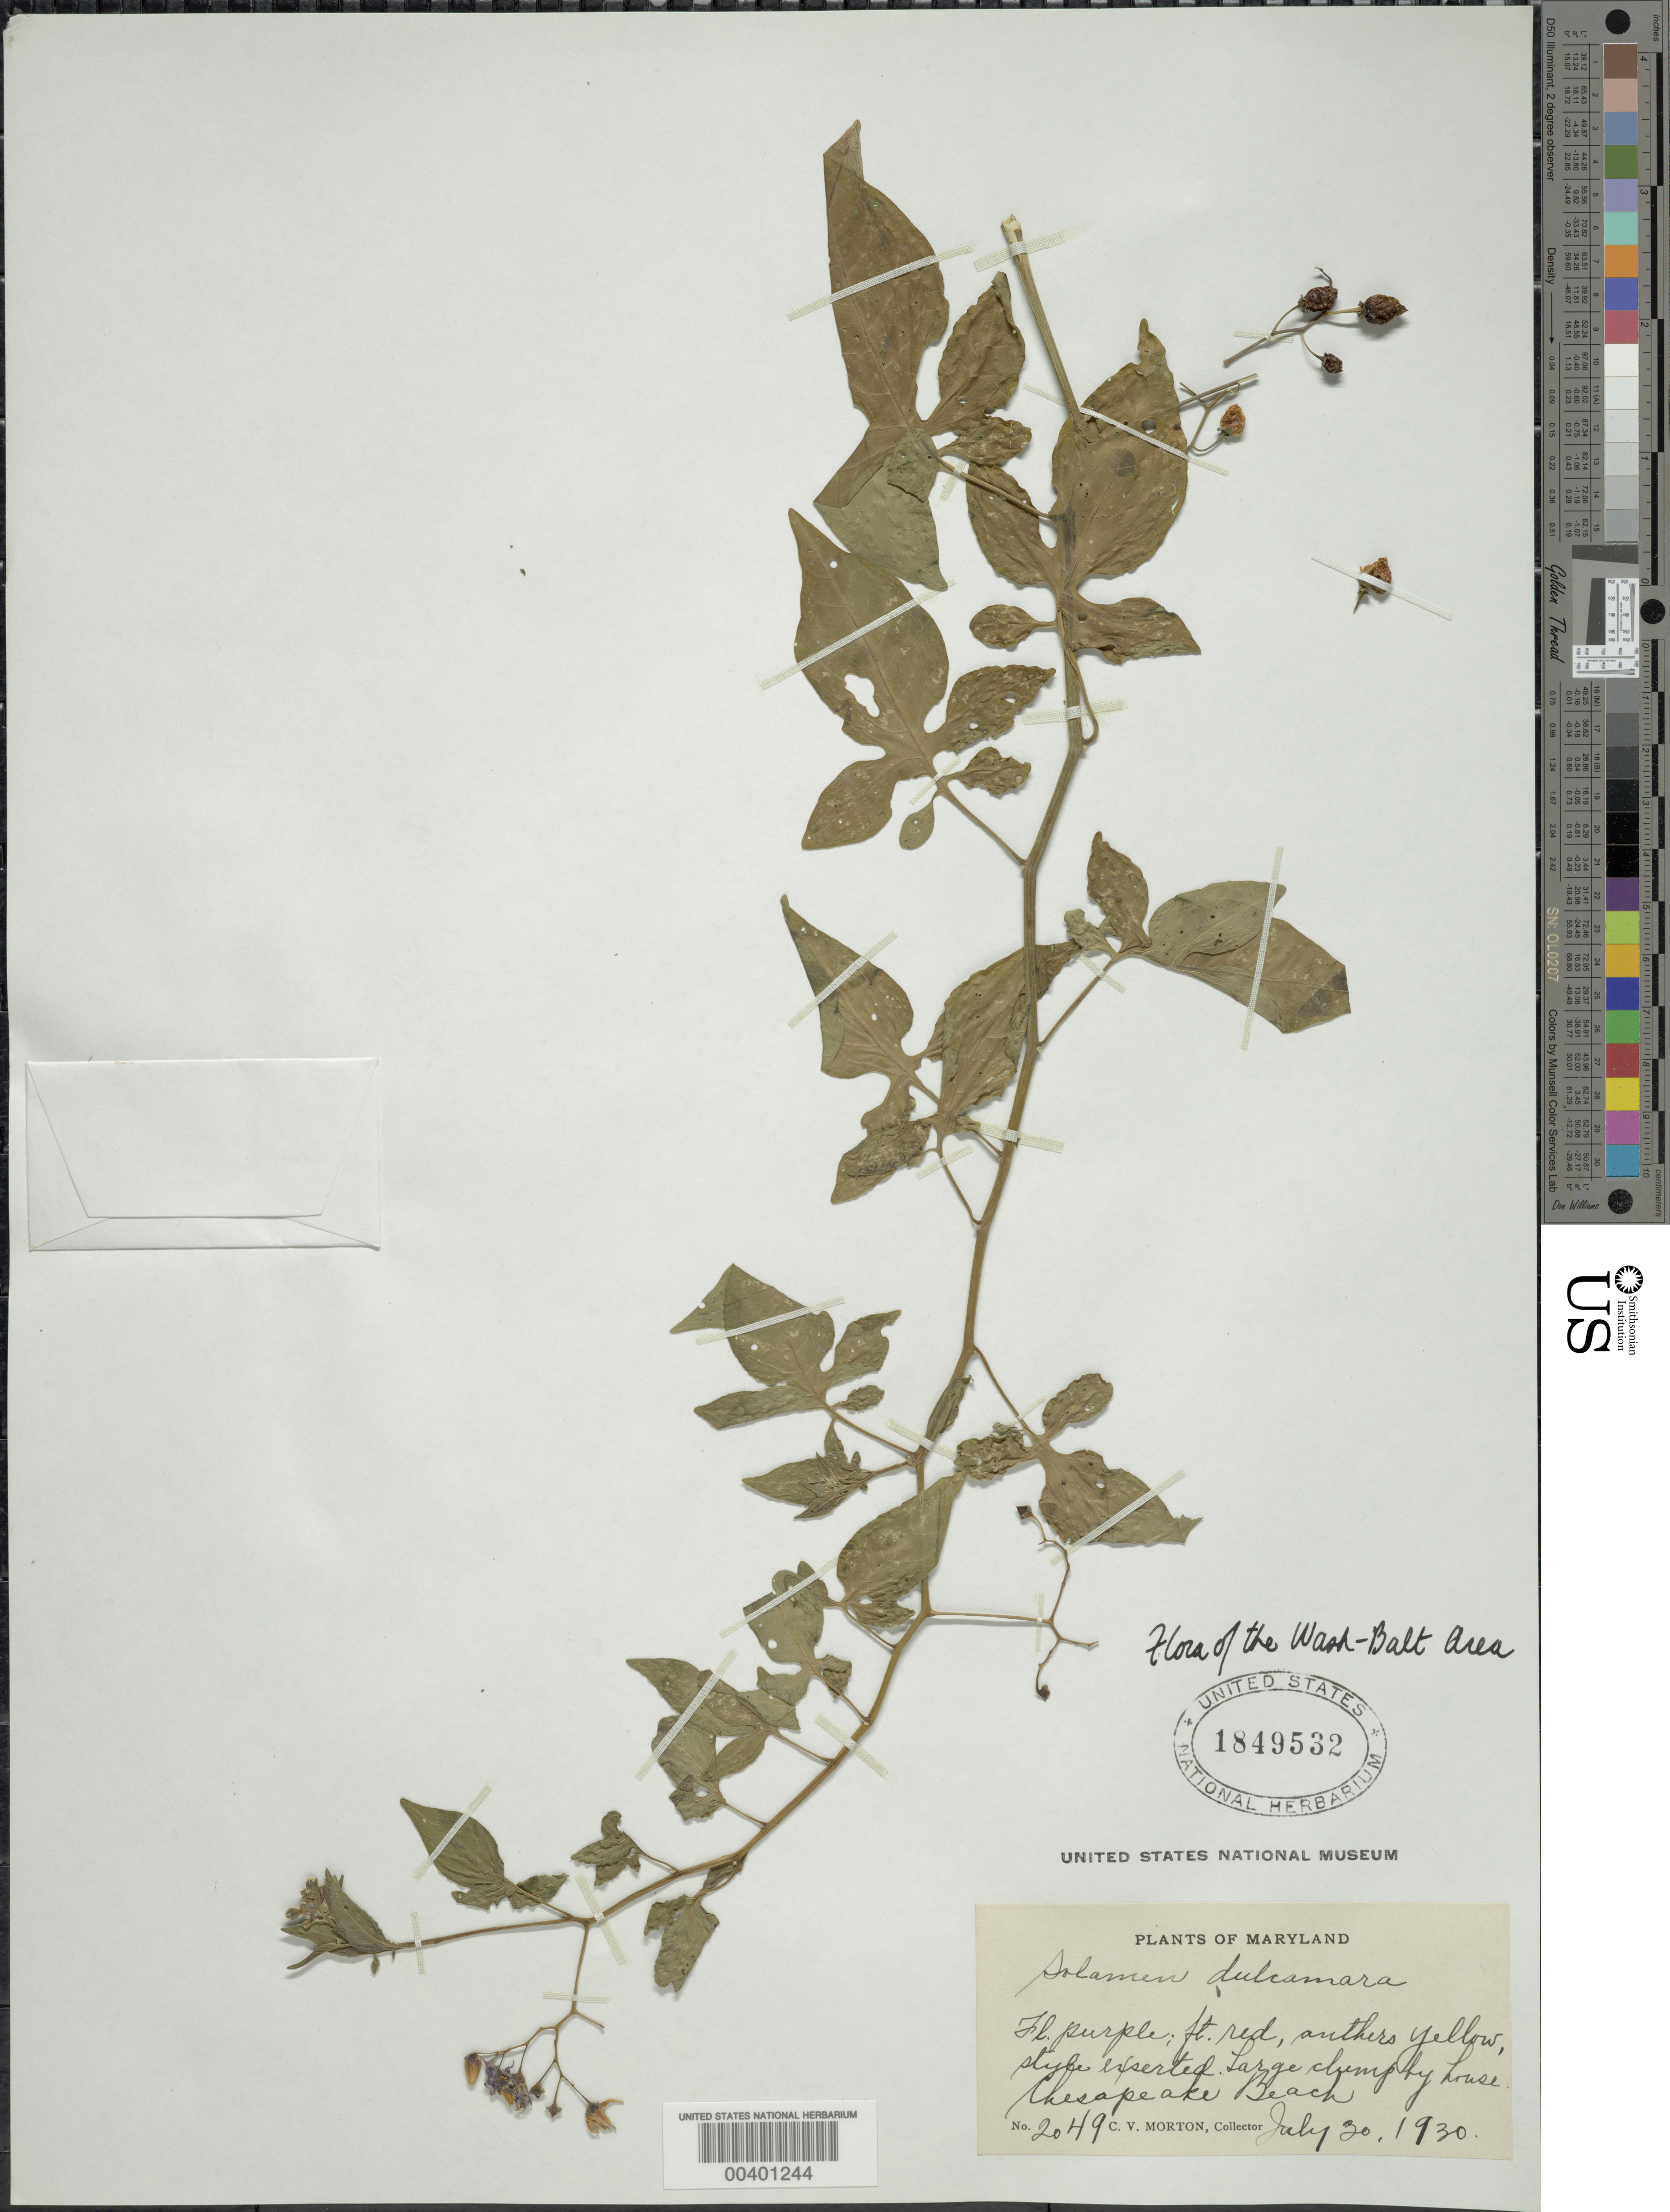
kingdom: Plantae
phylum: Tracheophyta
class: Magnoliopsida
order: Solanales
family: Solanaceae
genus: Solanum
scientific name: Solanum dulcamara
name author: L.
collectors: C. V. Morton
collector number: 2049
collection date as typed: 30 Jul 1930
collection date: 1930-07-30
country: United States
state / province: Maryland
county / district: Calvert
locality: Chesapeake Beach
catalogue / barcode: US 1849532